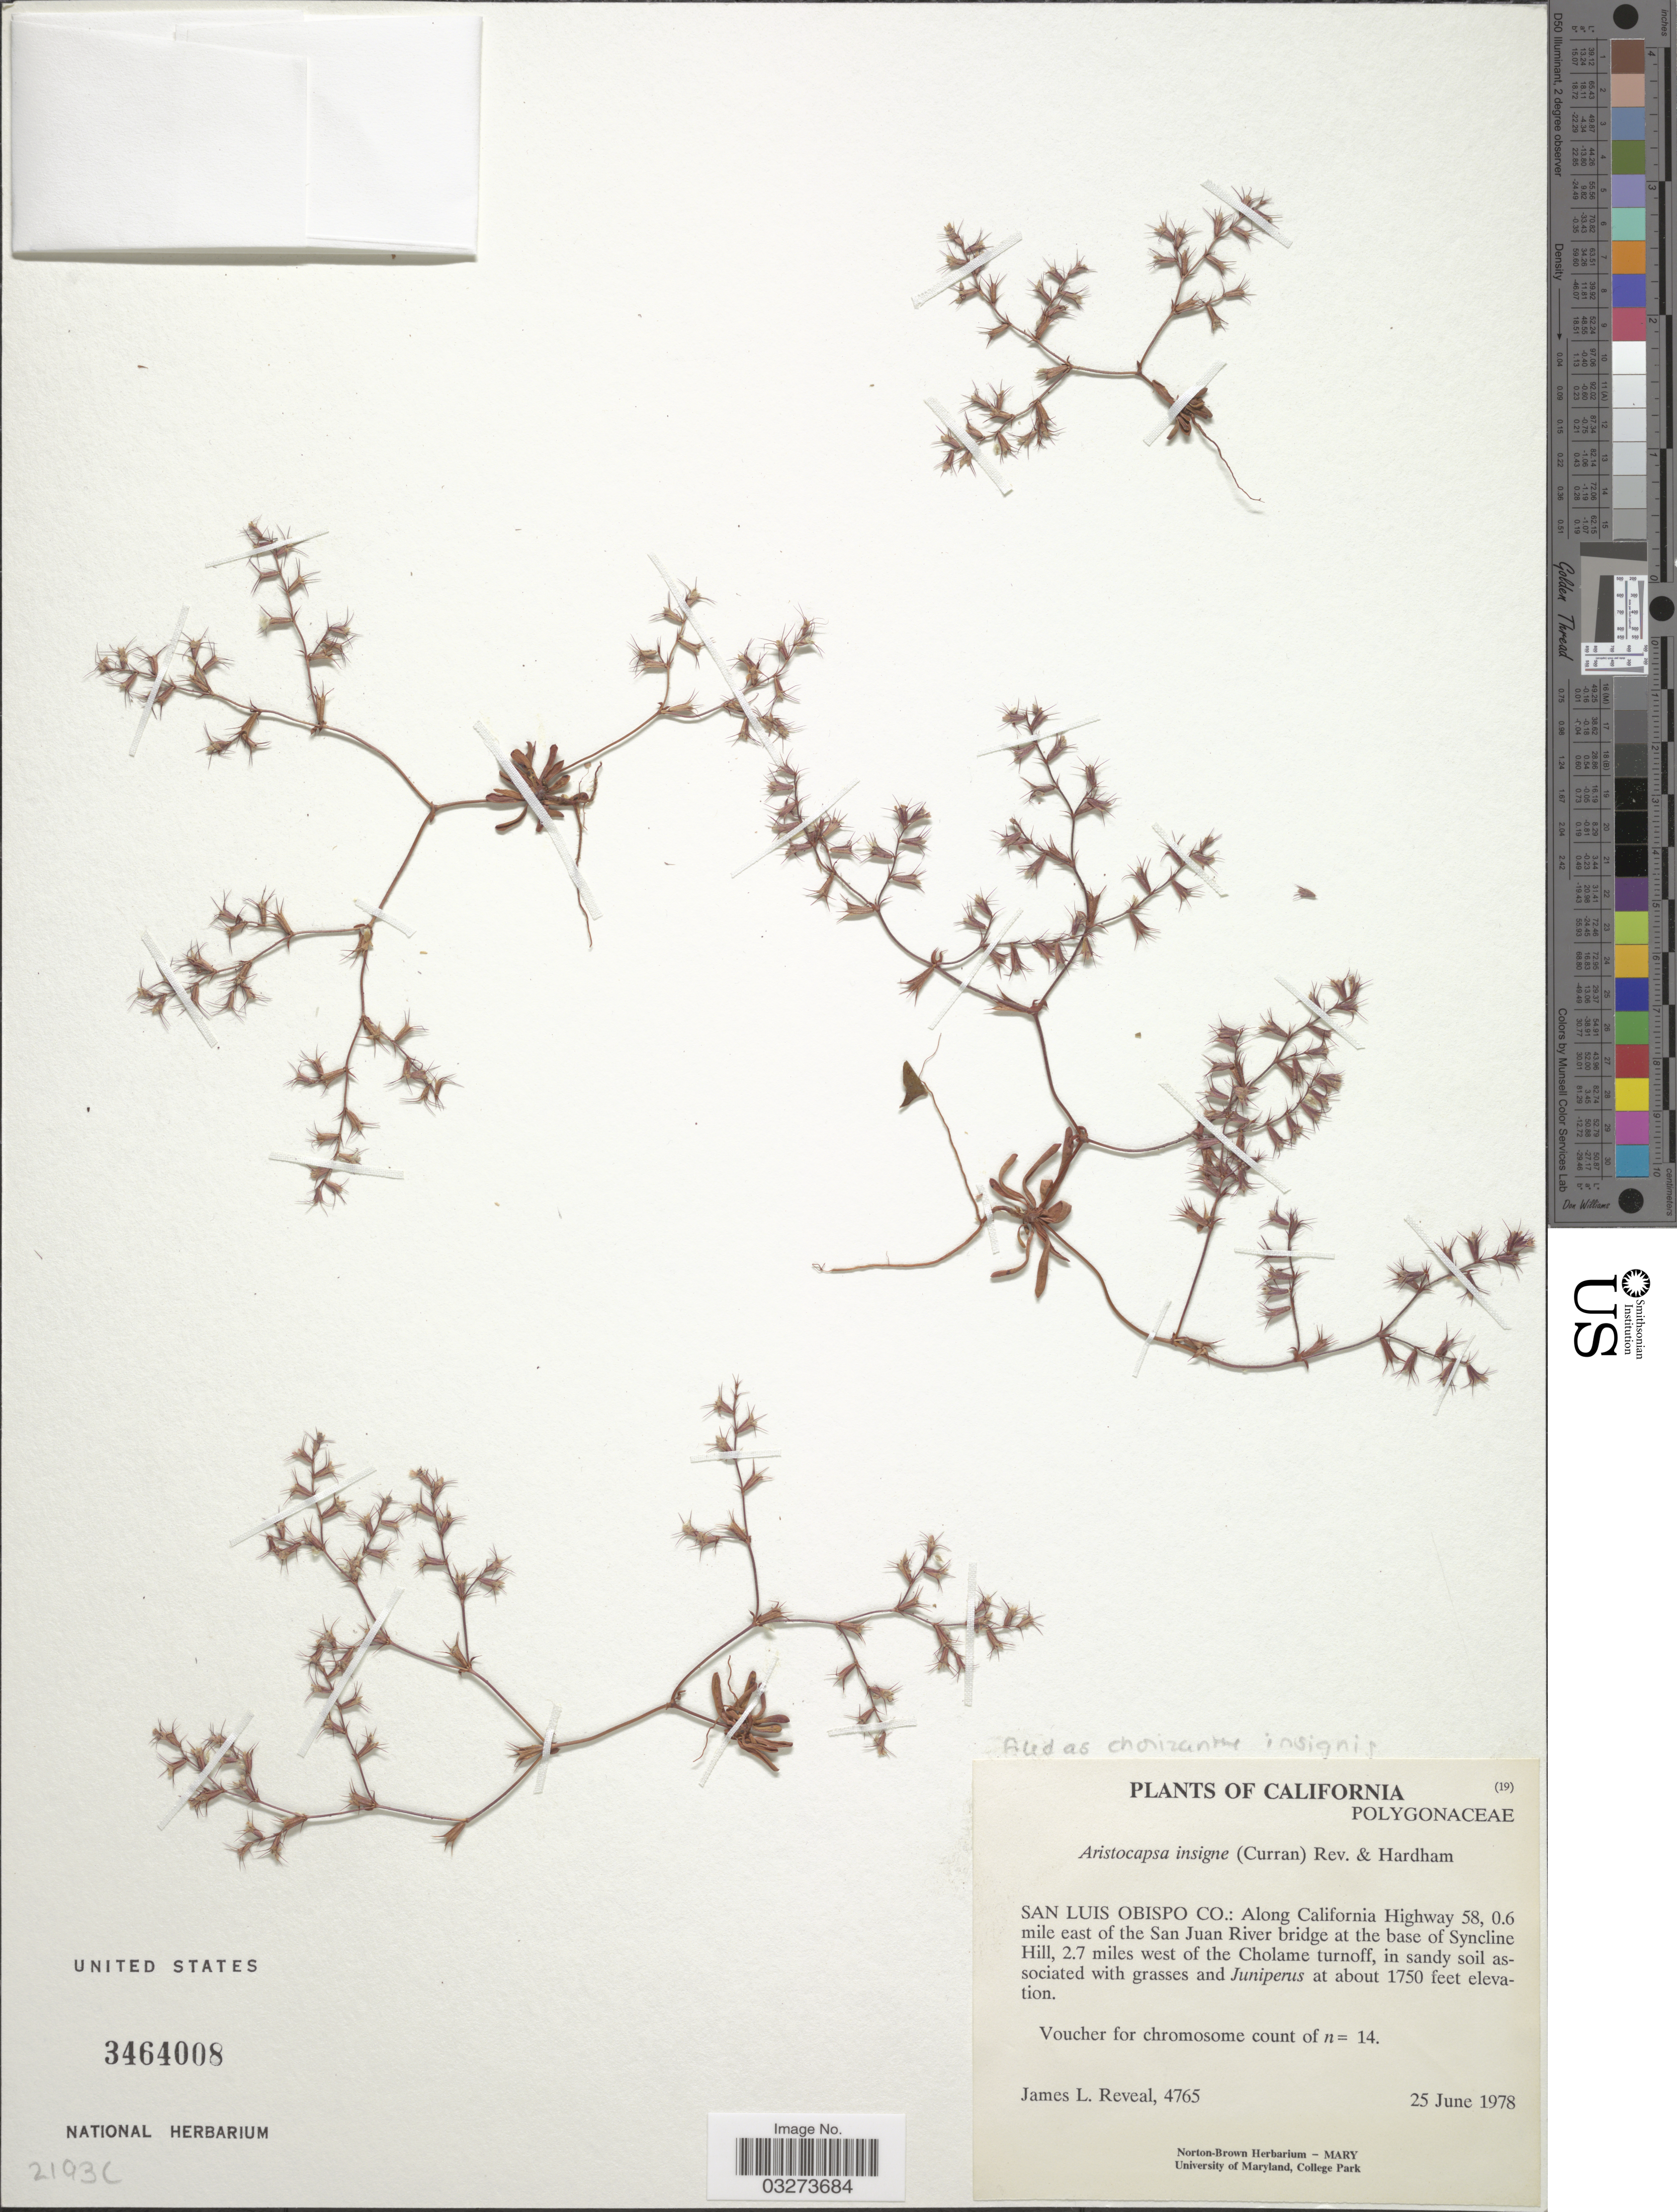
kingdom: Plantae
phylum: Tracheophyta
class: Magnoliopsida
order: Caryophyllales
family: Polygonaceae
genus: Aristocapsa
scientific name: Aristocapsa insignis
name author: (Curran) Reveal & Hardham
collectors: J. L. Reveal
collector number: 4765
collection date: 1978-06-25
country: United States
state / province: California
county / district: San Luis Obispo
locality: San Luis Obispo Co.: Along California Highway 58, 0.6 mile east of the San Juan River bridge at the base of Syncline Hill, 2.7 mile west of the Cholame turnoff.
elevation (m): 533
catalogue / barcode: US 3464008